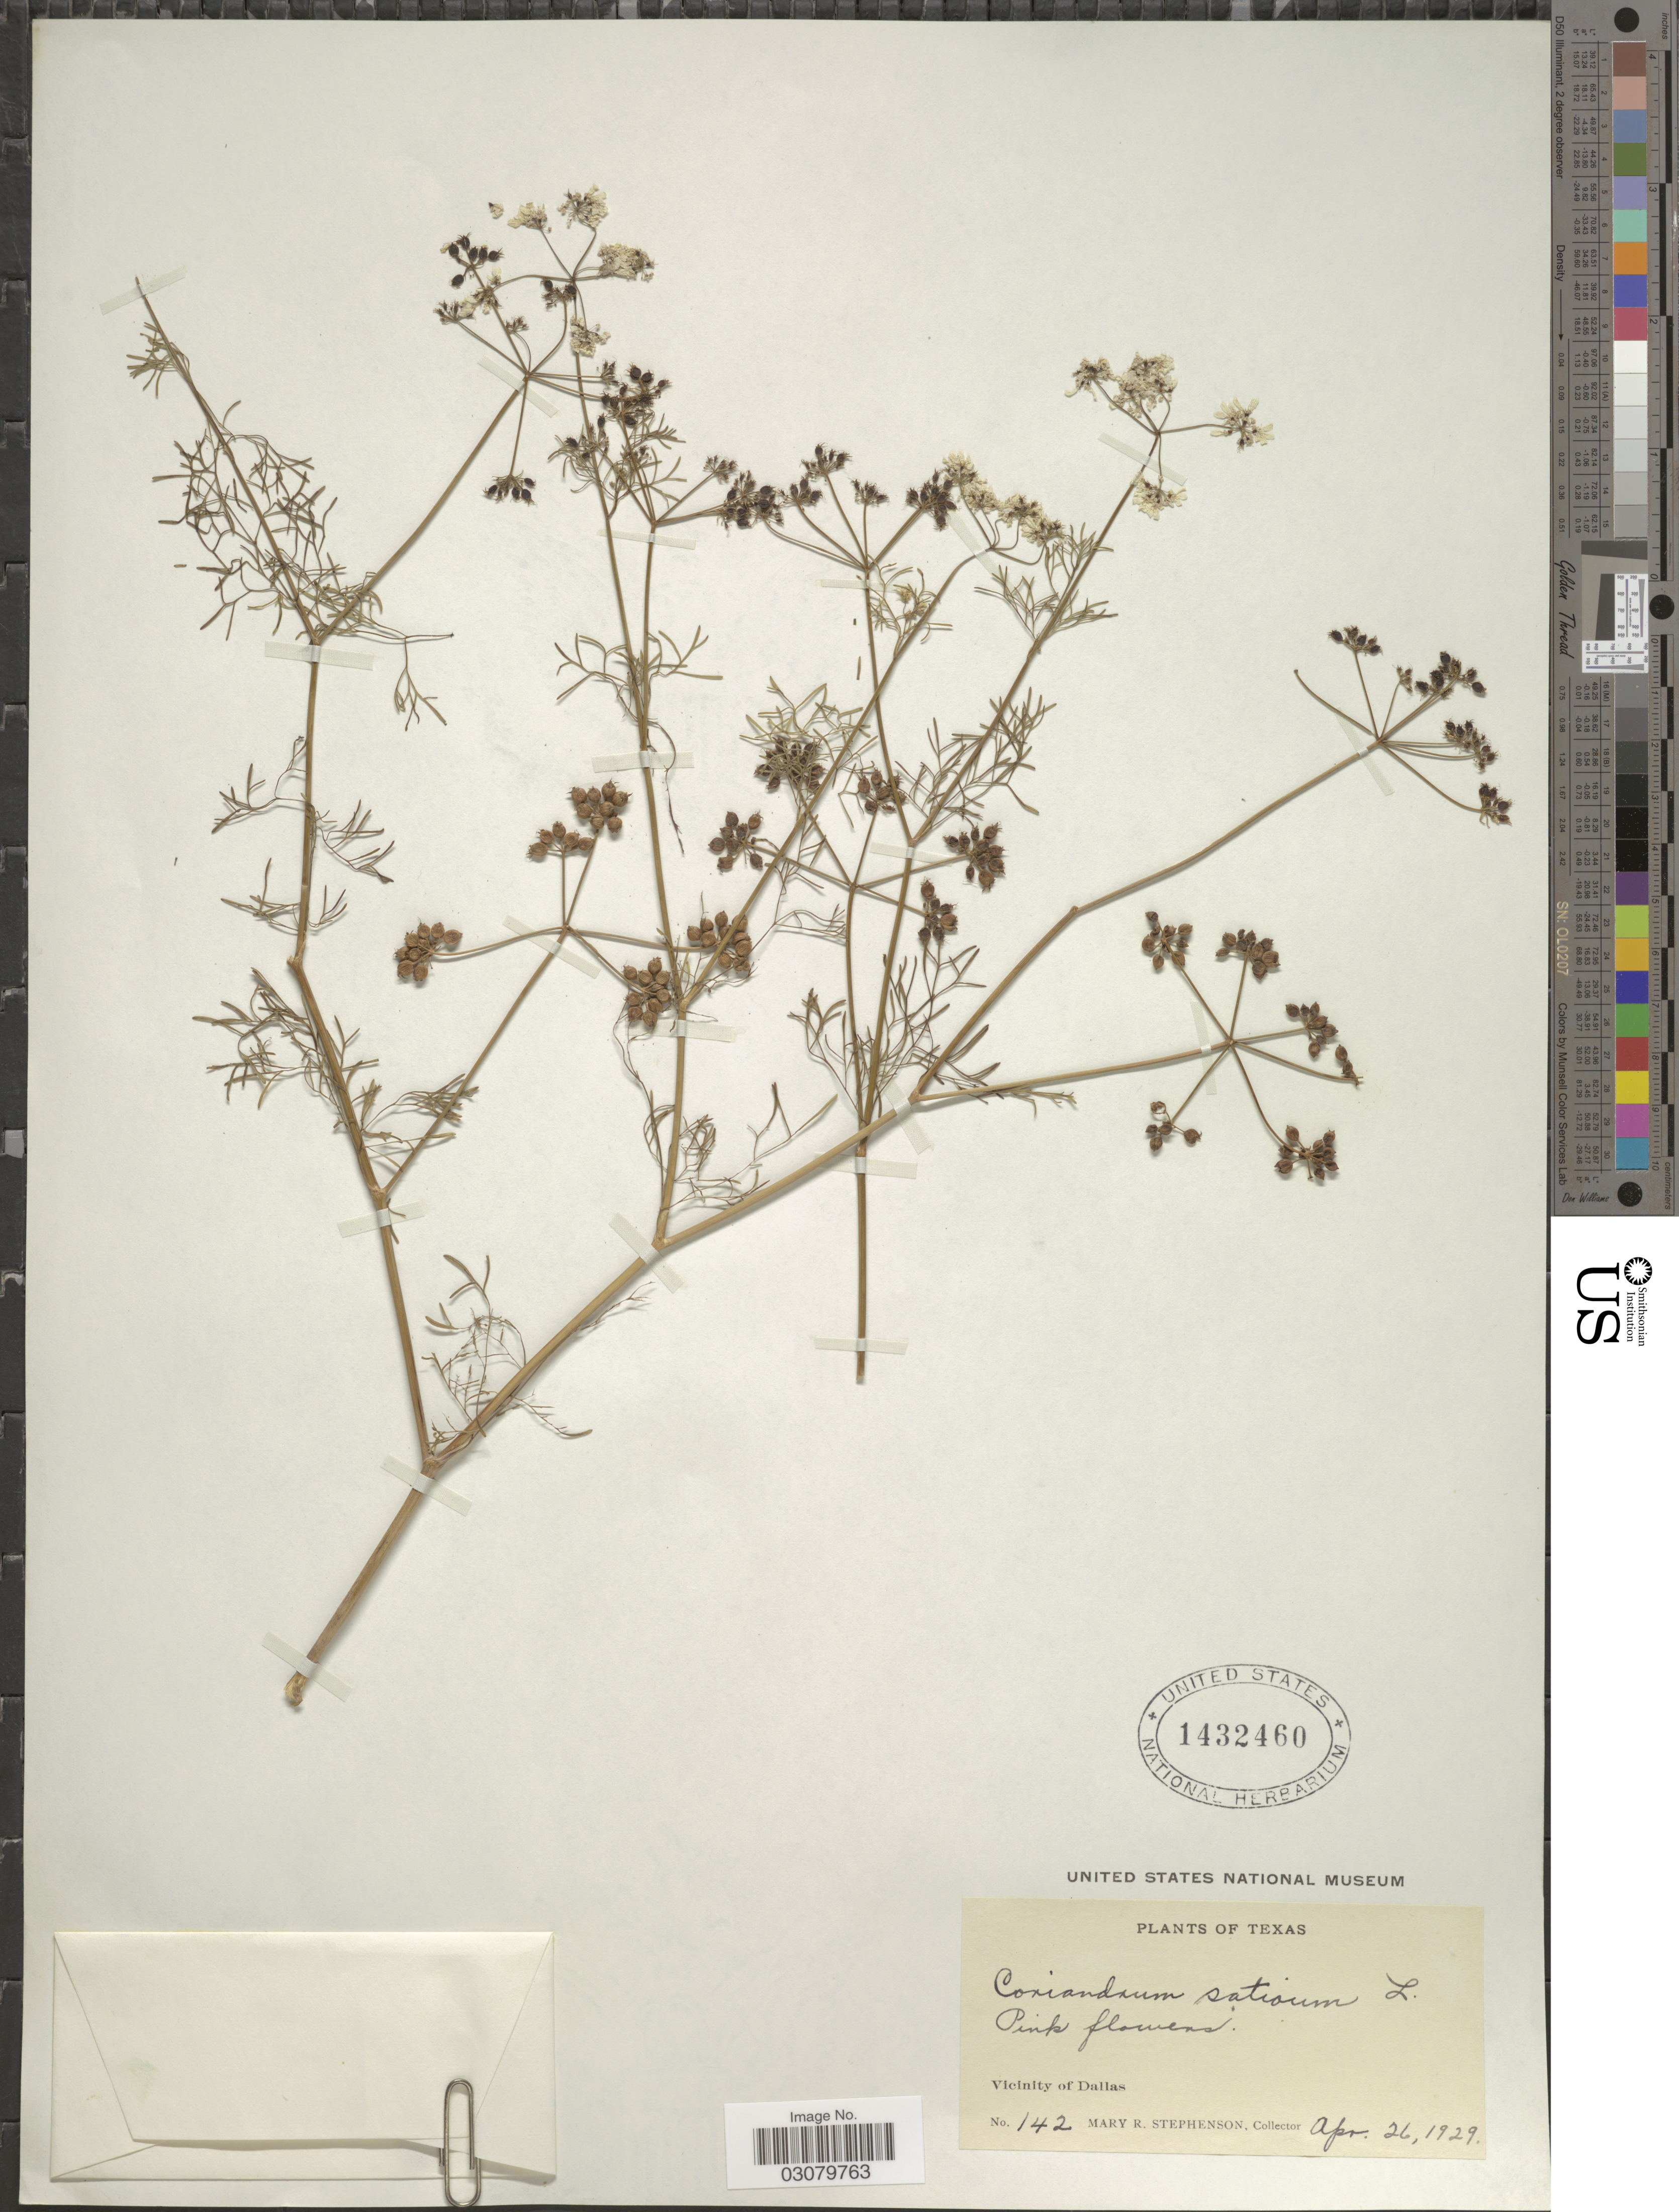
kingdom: Plantae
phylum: Tracheophyta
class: Magnoliopsida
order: Apiales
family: Apiaceae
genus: Coriandrum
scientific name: Coriandrum sativum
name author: L.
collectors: M. Stephenson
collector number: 142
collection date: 1929-04-26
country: United States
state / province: Texas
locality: Vicinity of Dallas.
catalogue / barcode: US 1432460